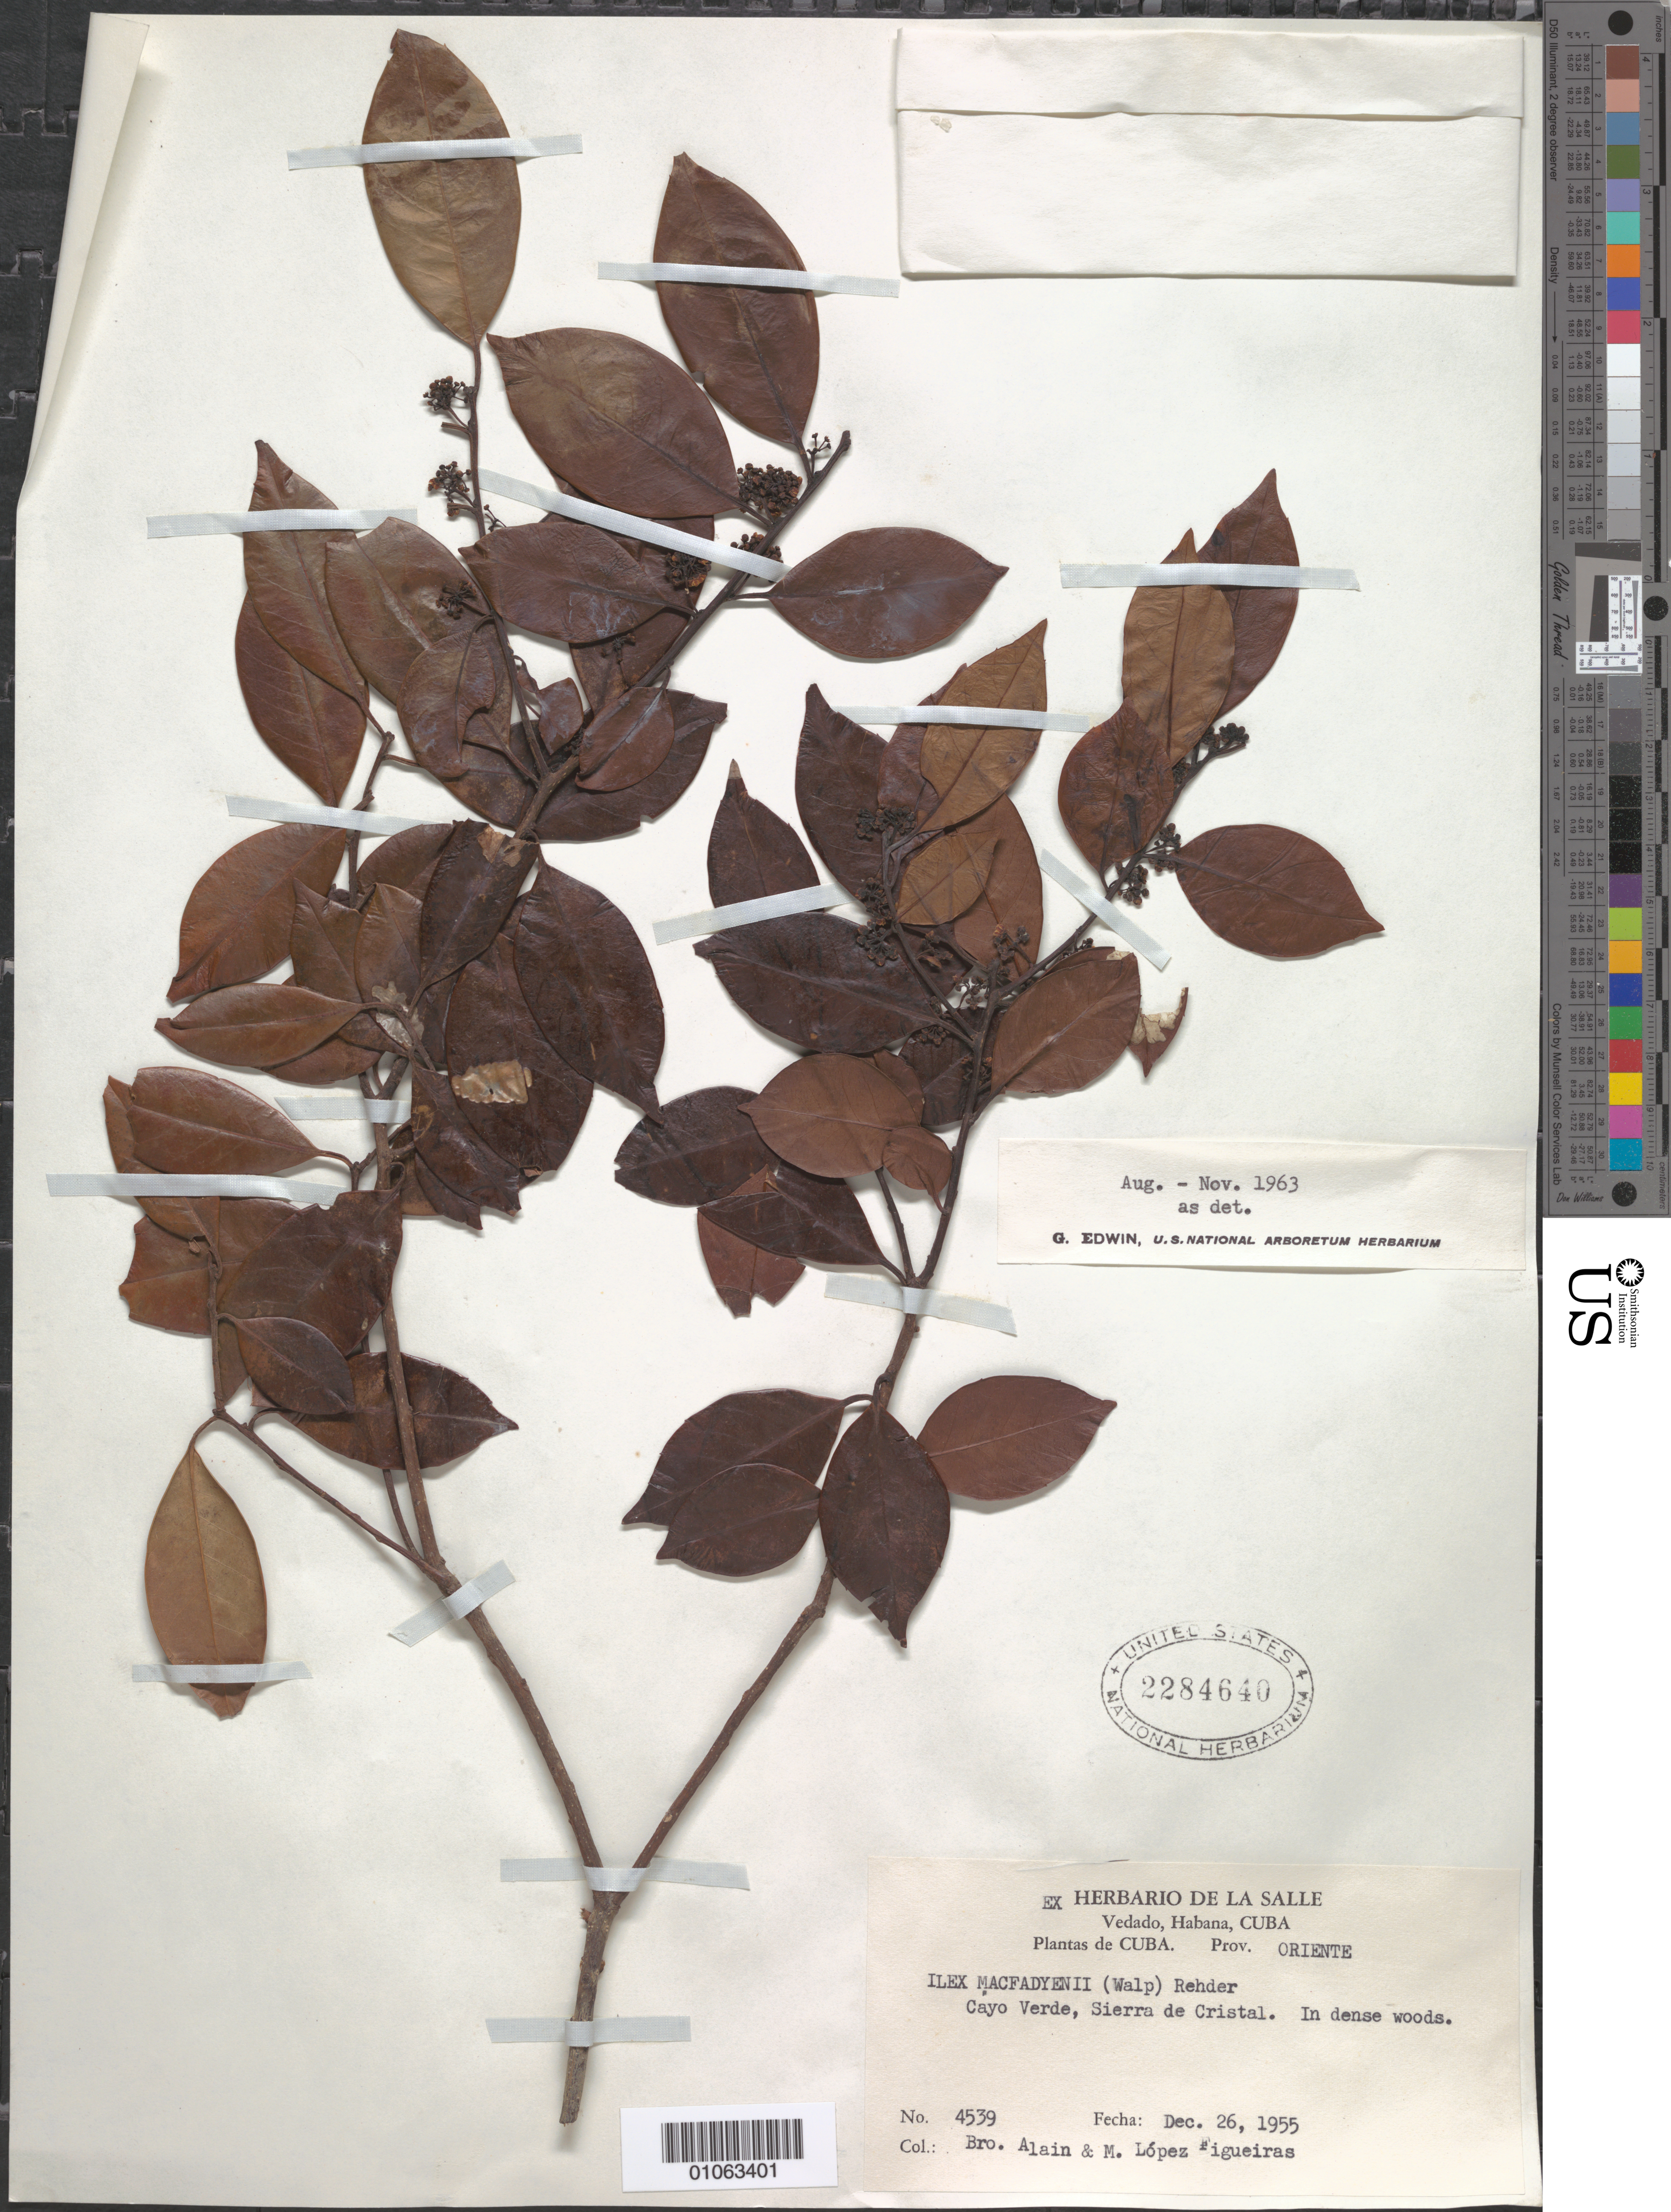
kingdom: Plantae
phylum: Tracheophyta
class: Magnoliopsida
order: Aquifoliales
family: Aquifoliaceae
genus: Ilex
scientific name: Ilex macfadyenii var. macfadyenii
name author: (Walp.) Rehder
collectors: M. López Figueiras & M. López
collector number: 4539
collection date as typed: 26 Dec 1955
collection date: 1955-12-26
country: Cuba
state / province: Oriente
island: Cuba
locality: Cayo Verde, Sierra de Cristal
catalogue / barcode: US 2284640